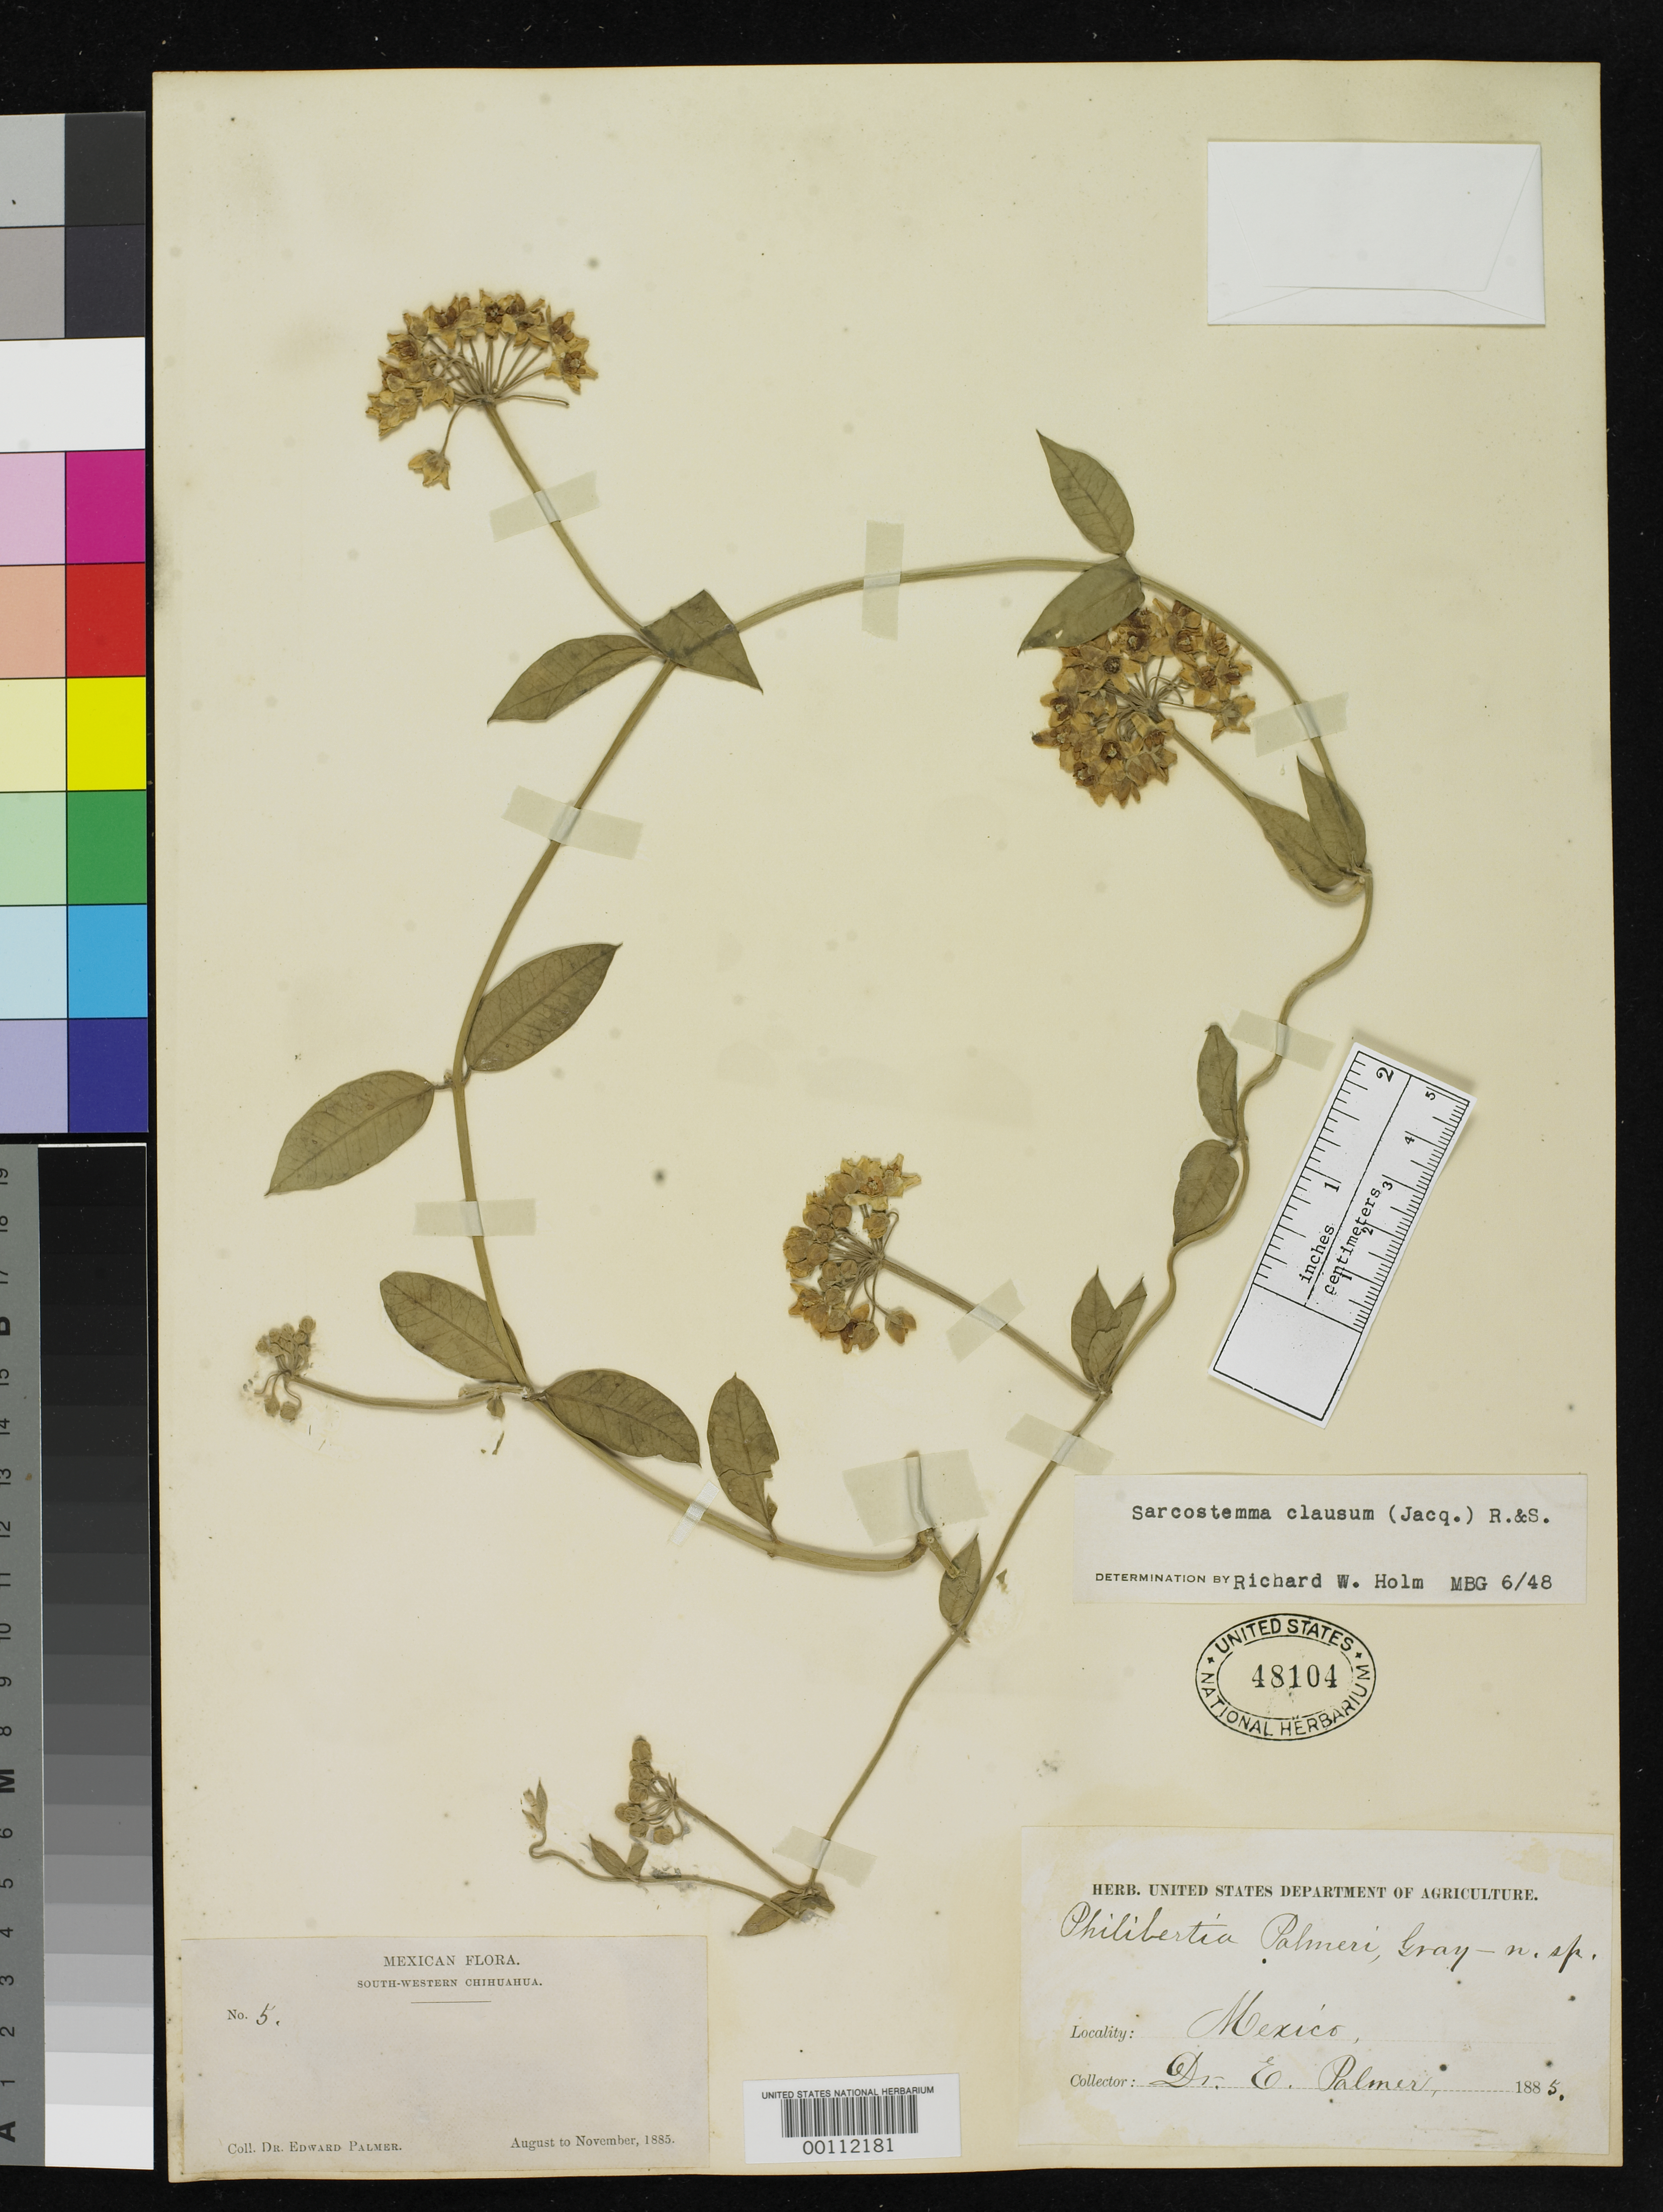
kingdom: Plantae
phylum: Tracheophyta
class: Magnoliopsida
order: Gentianales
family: Apocynaceae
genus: Philibertia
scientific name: Philibertia palmeri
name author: A. Gray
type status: Isotype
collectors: E. Palmer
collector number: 5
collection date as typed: Aug 1885 to -- Nov 1885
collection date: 1885-08/1885-11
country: Mexico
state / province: Chihuahua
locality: Near Batopilas.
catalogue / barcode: US 48104